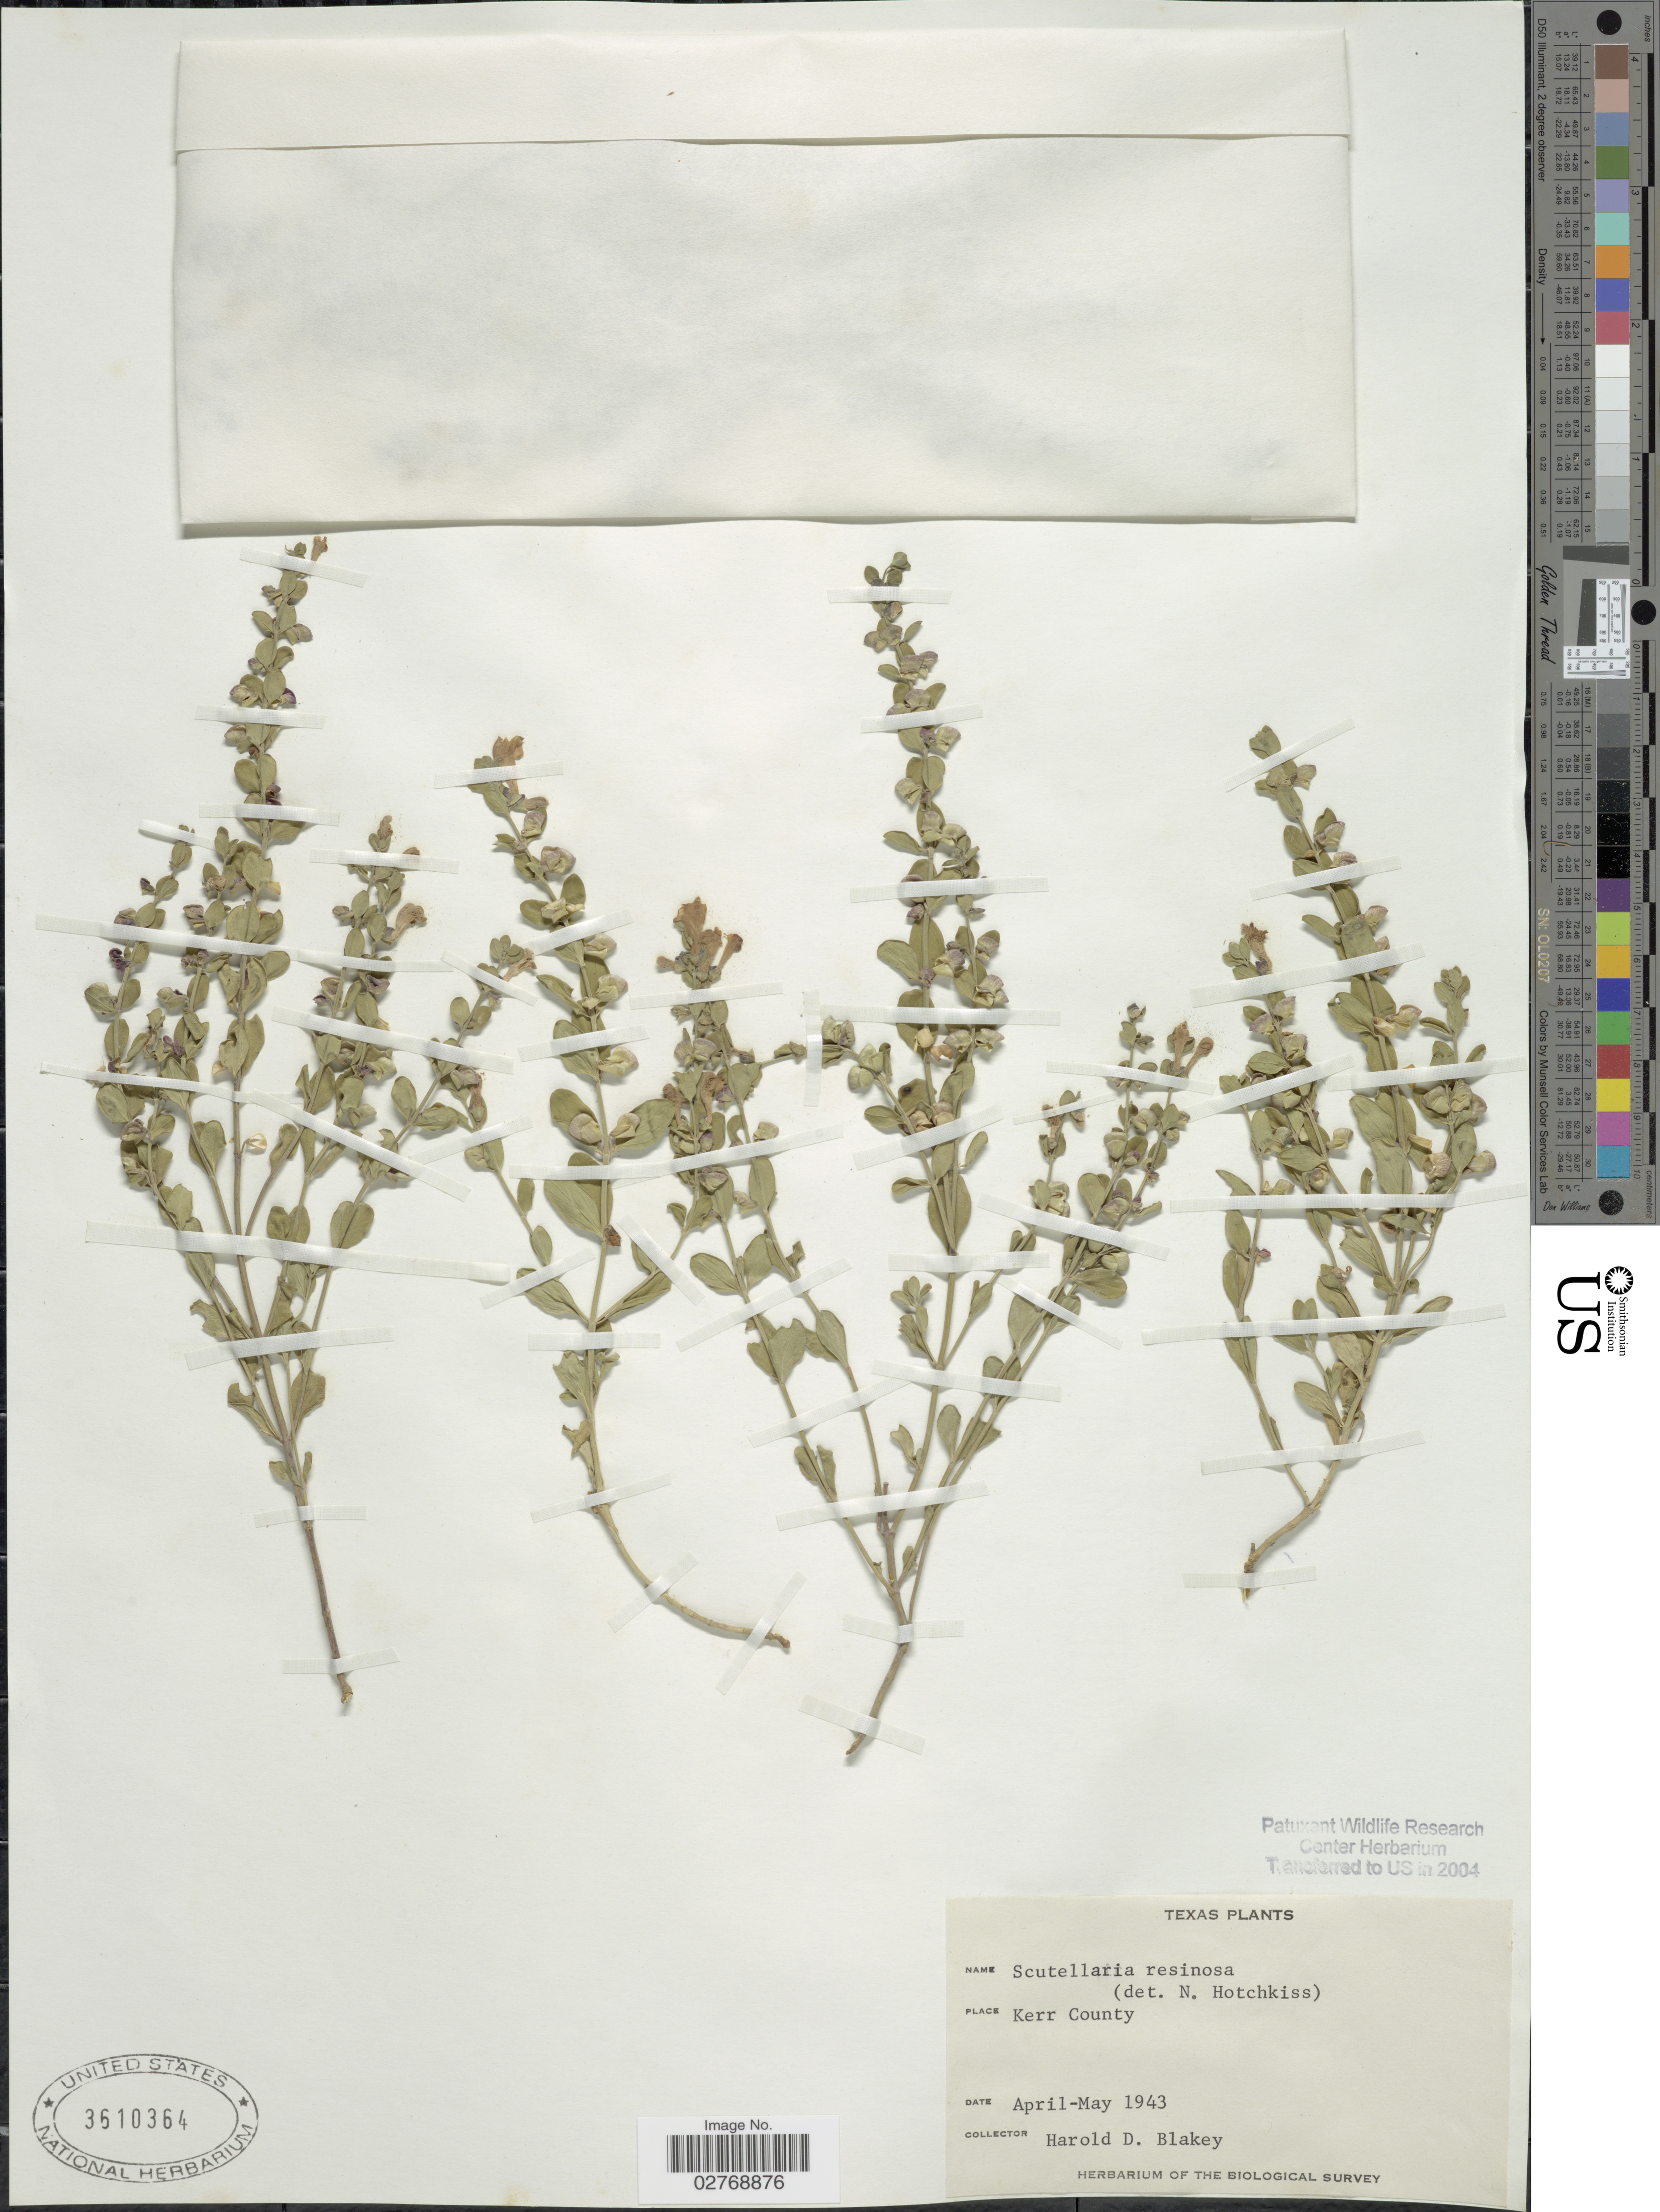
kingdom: Plantae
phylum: Tracheophyta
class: Magnoliopsida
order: Lamiales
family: Lamiaceae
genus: Scutellaria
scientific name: Scutellaria resinosa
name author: Torr.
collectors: H. Blakey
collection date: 1943-04/1943-05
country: United States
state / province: Texas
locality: Kerr County.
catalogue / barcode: US 3610364